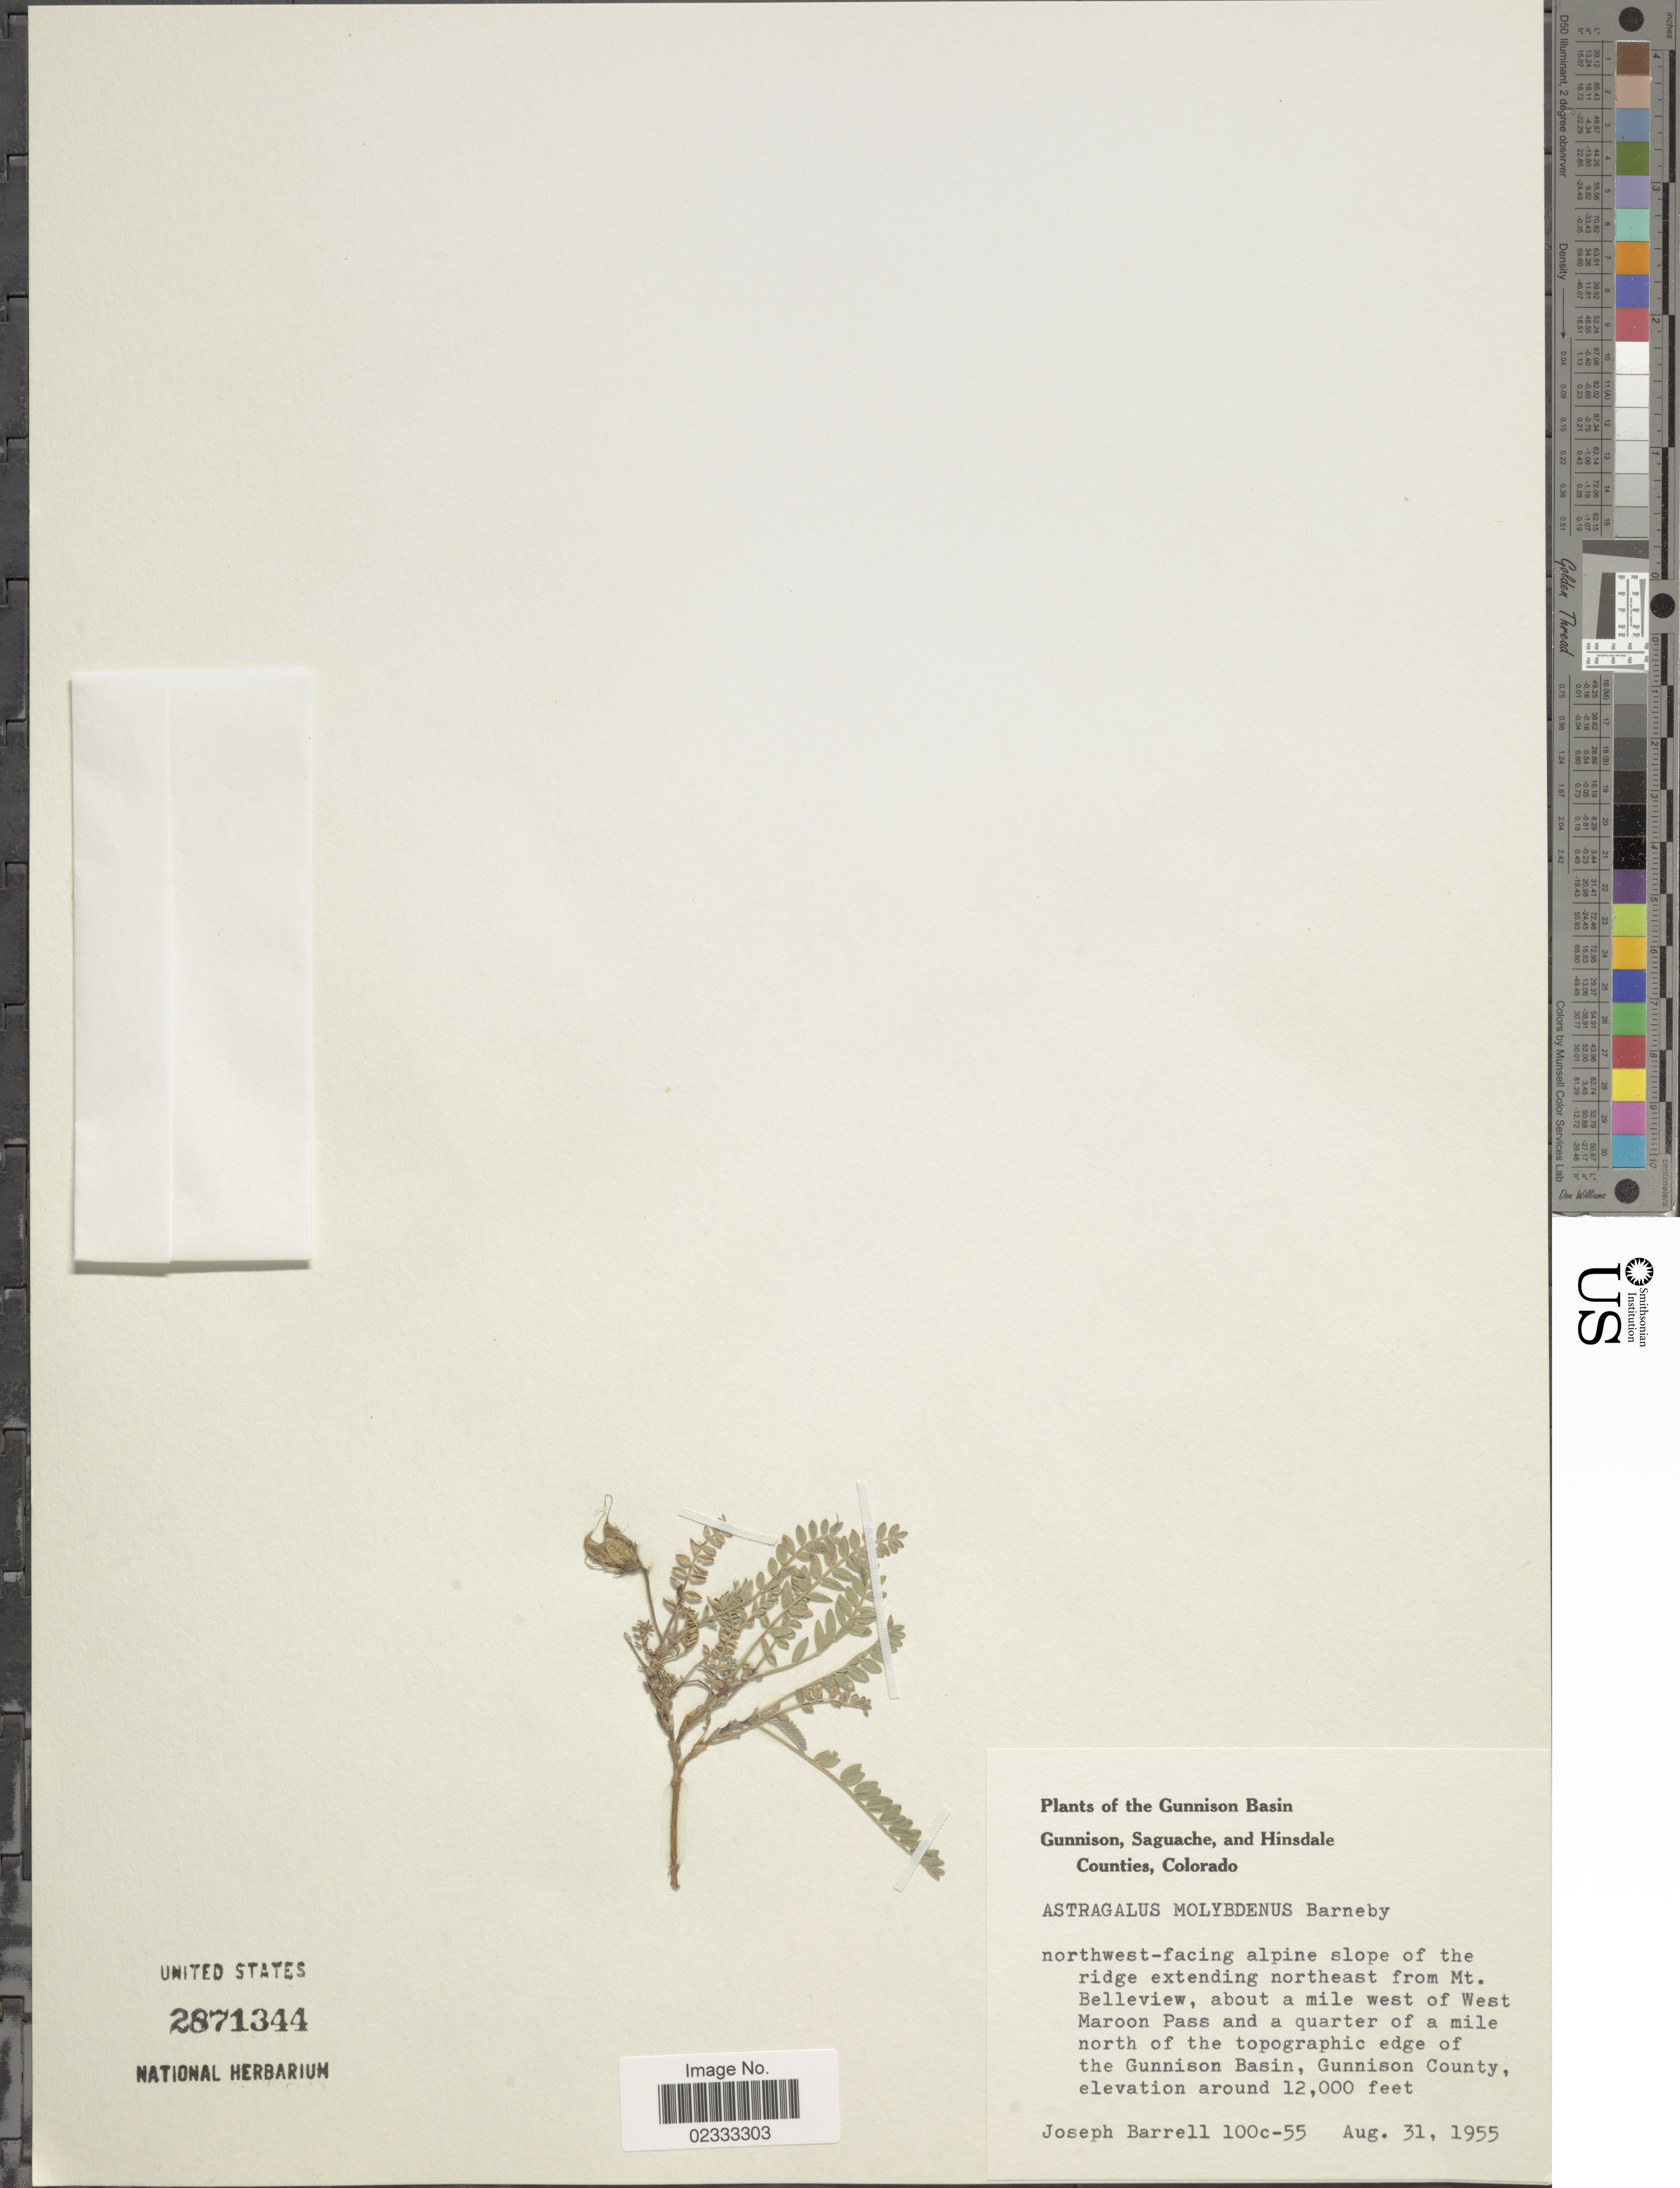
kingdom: Plantae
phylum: Tracheophyta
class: Magnoliopsida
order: Fabales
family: Fabaceae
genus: Astragalus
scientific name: Astragalus molybdenus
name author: Barneby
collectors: J. Barrell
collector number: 100c-5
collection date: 1955-08-31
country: United States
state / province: Colorado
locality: Gunnison Basin, Gunnison, Saguache, and Hinsdale Counties, northwest-facing alpine slope of the ridge extending northeast from Mt. Belleview, about a mile west of West Maroon Pass and a quarter of a mile north of the topographic edge of the Gunnison Basin, Gunnison County.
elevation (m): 3658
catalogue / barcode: US 2871344